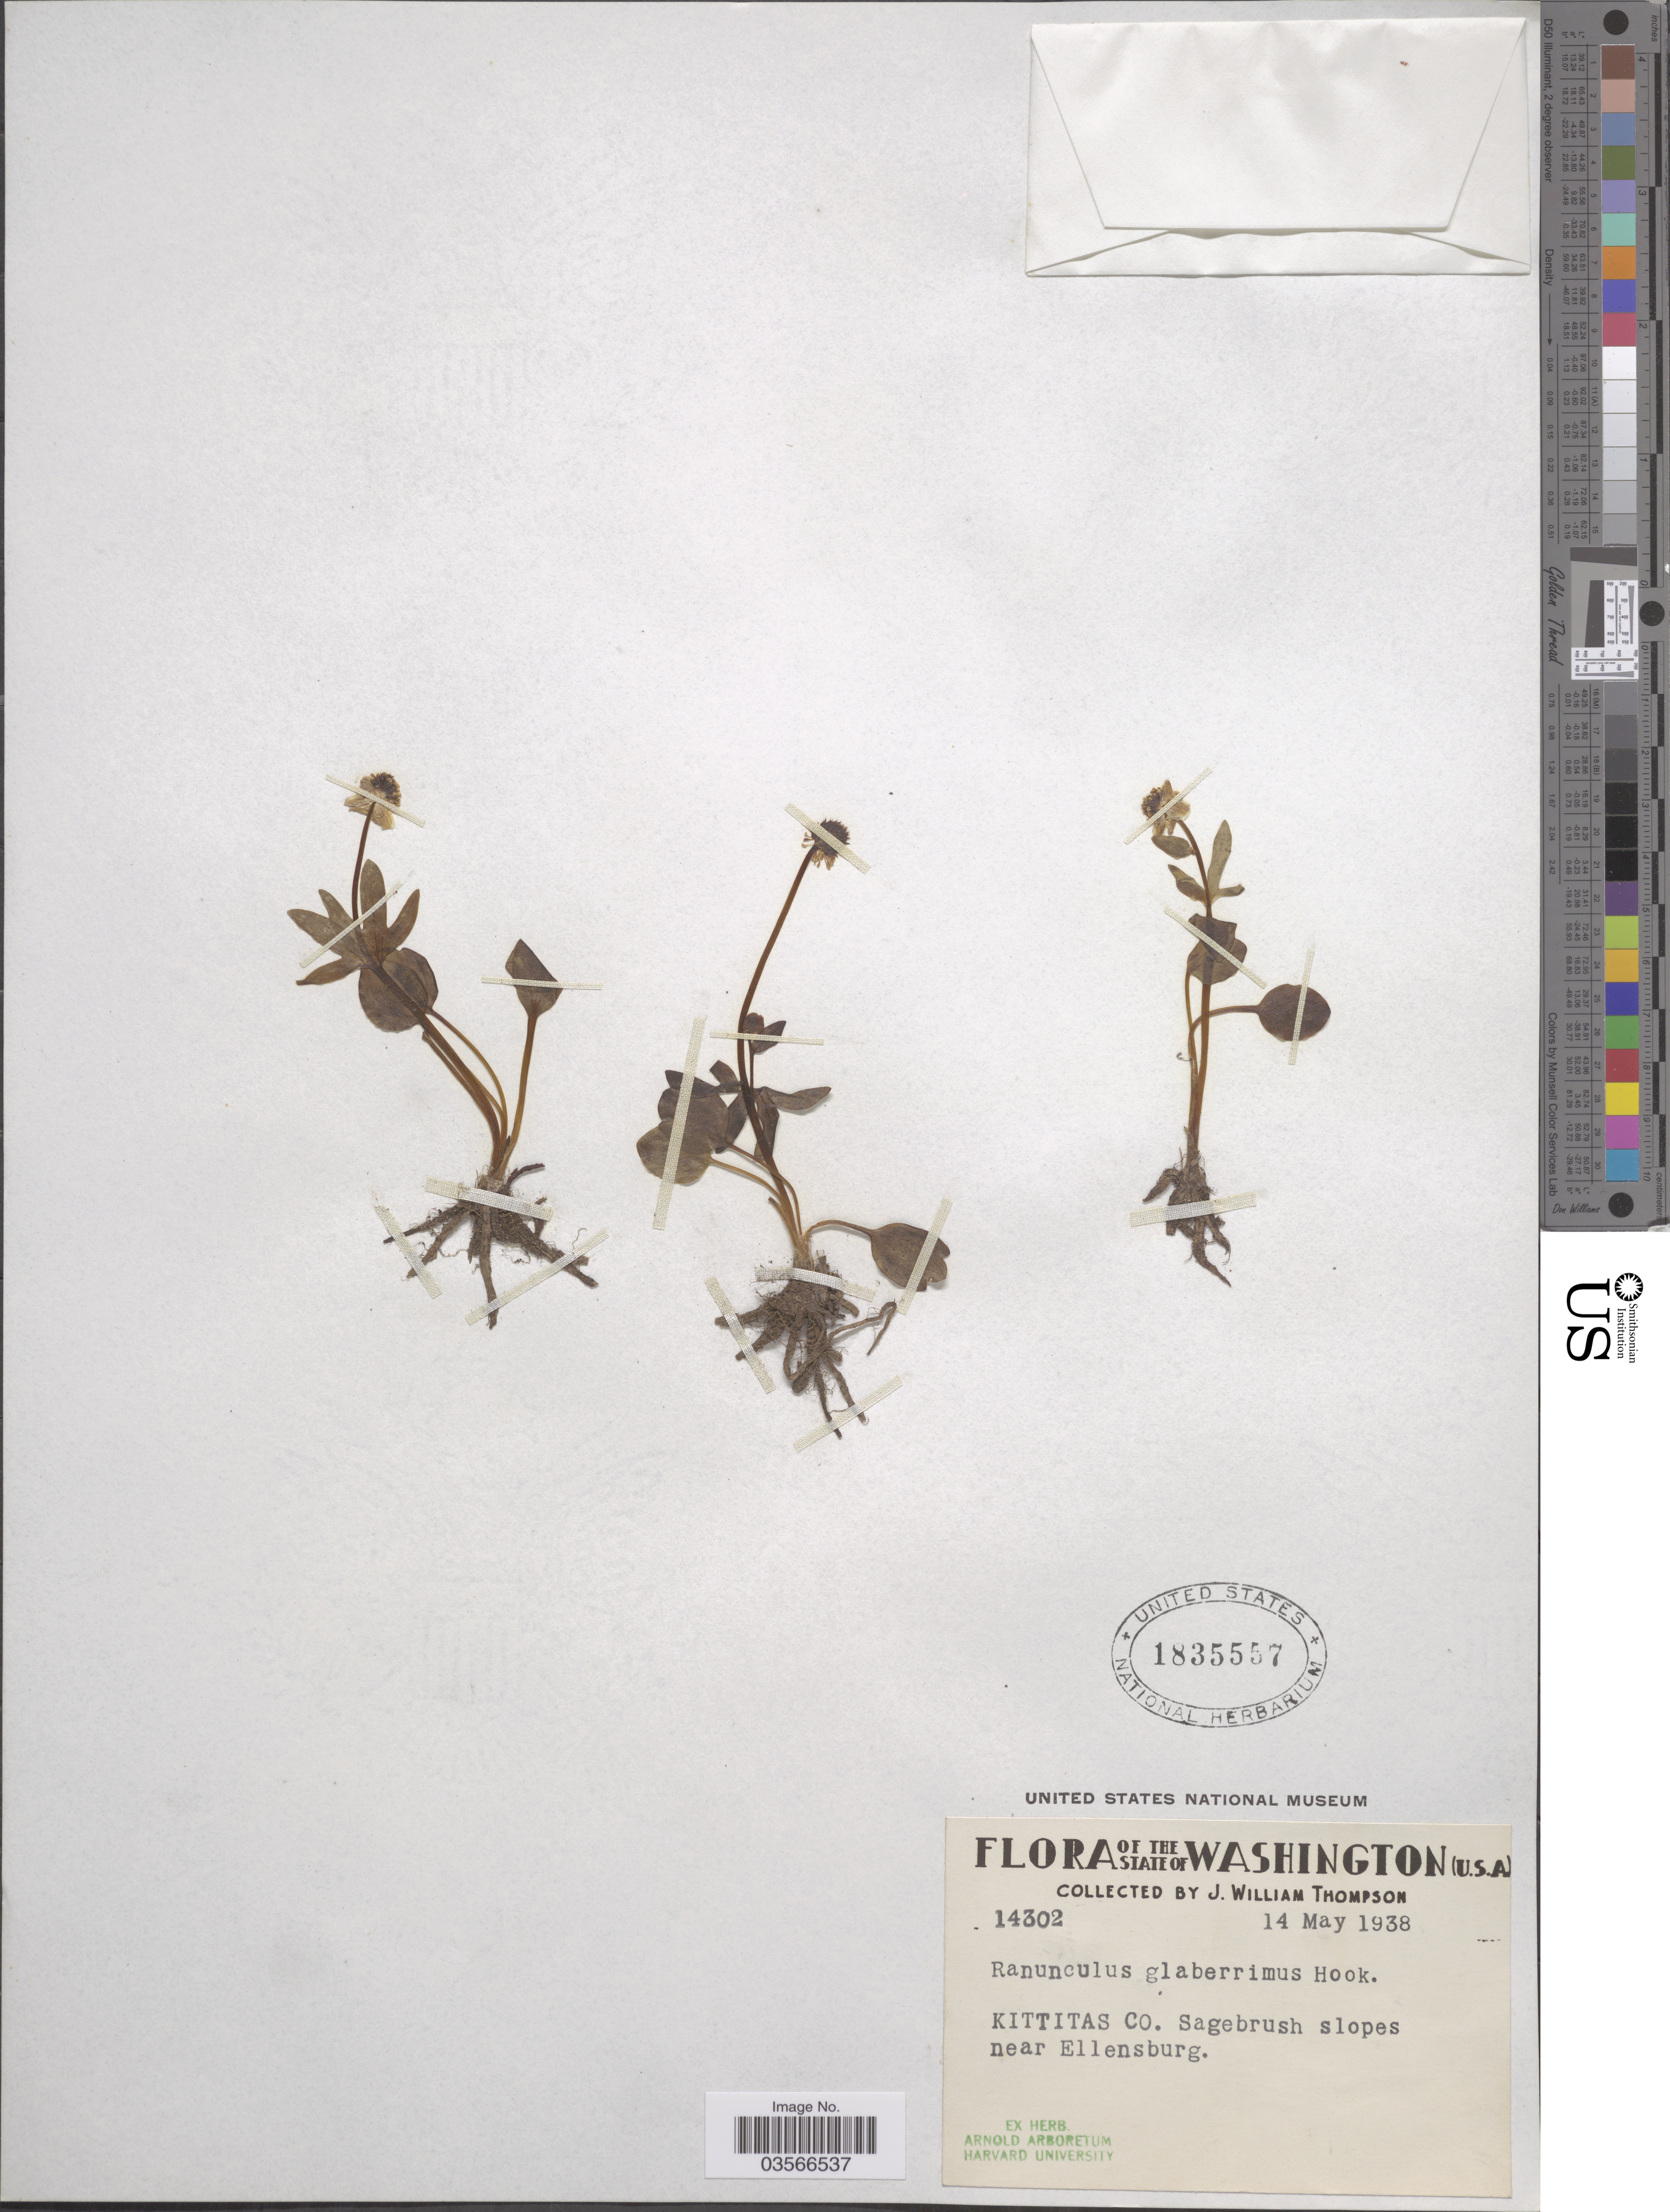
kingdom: Plantae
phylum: Tracheophyta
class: Magnoliopsida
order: Ranunculales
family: Ranunculaceae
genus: Ranunculus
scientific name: Ranunculus glaberrimus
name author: Hook.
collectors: J. W. Thompson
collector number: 14302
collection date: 1938-05-14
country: United States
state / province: Washington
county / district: Kittitas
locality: Kittitas Co. Sagebrush slopes near Ellensburg.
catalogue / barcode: US 1835557